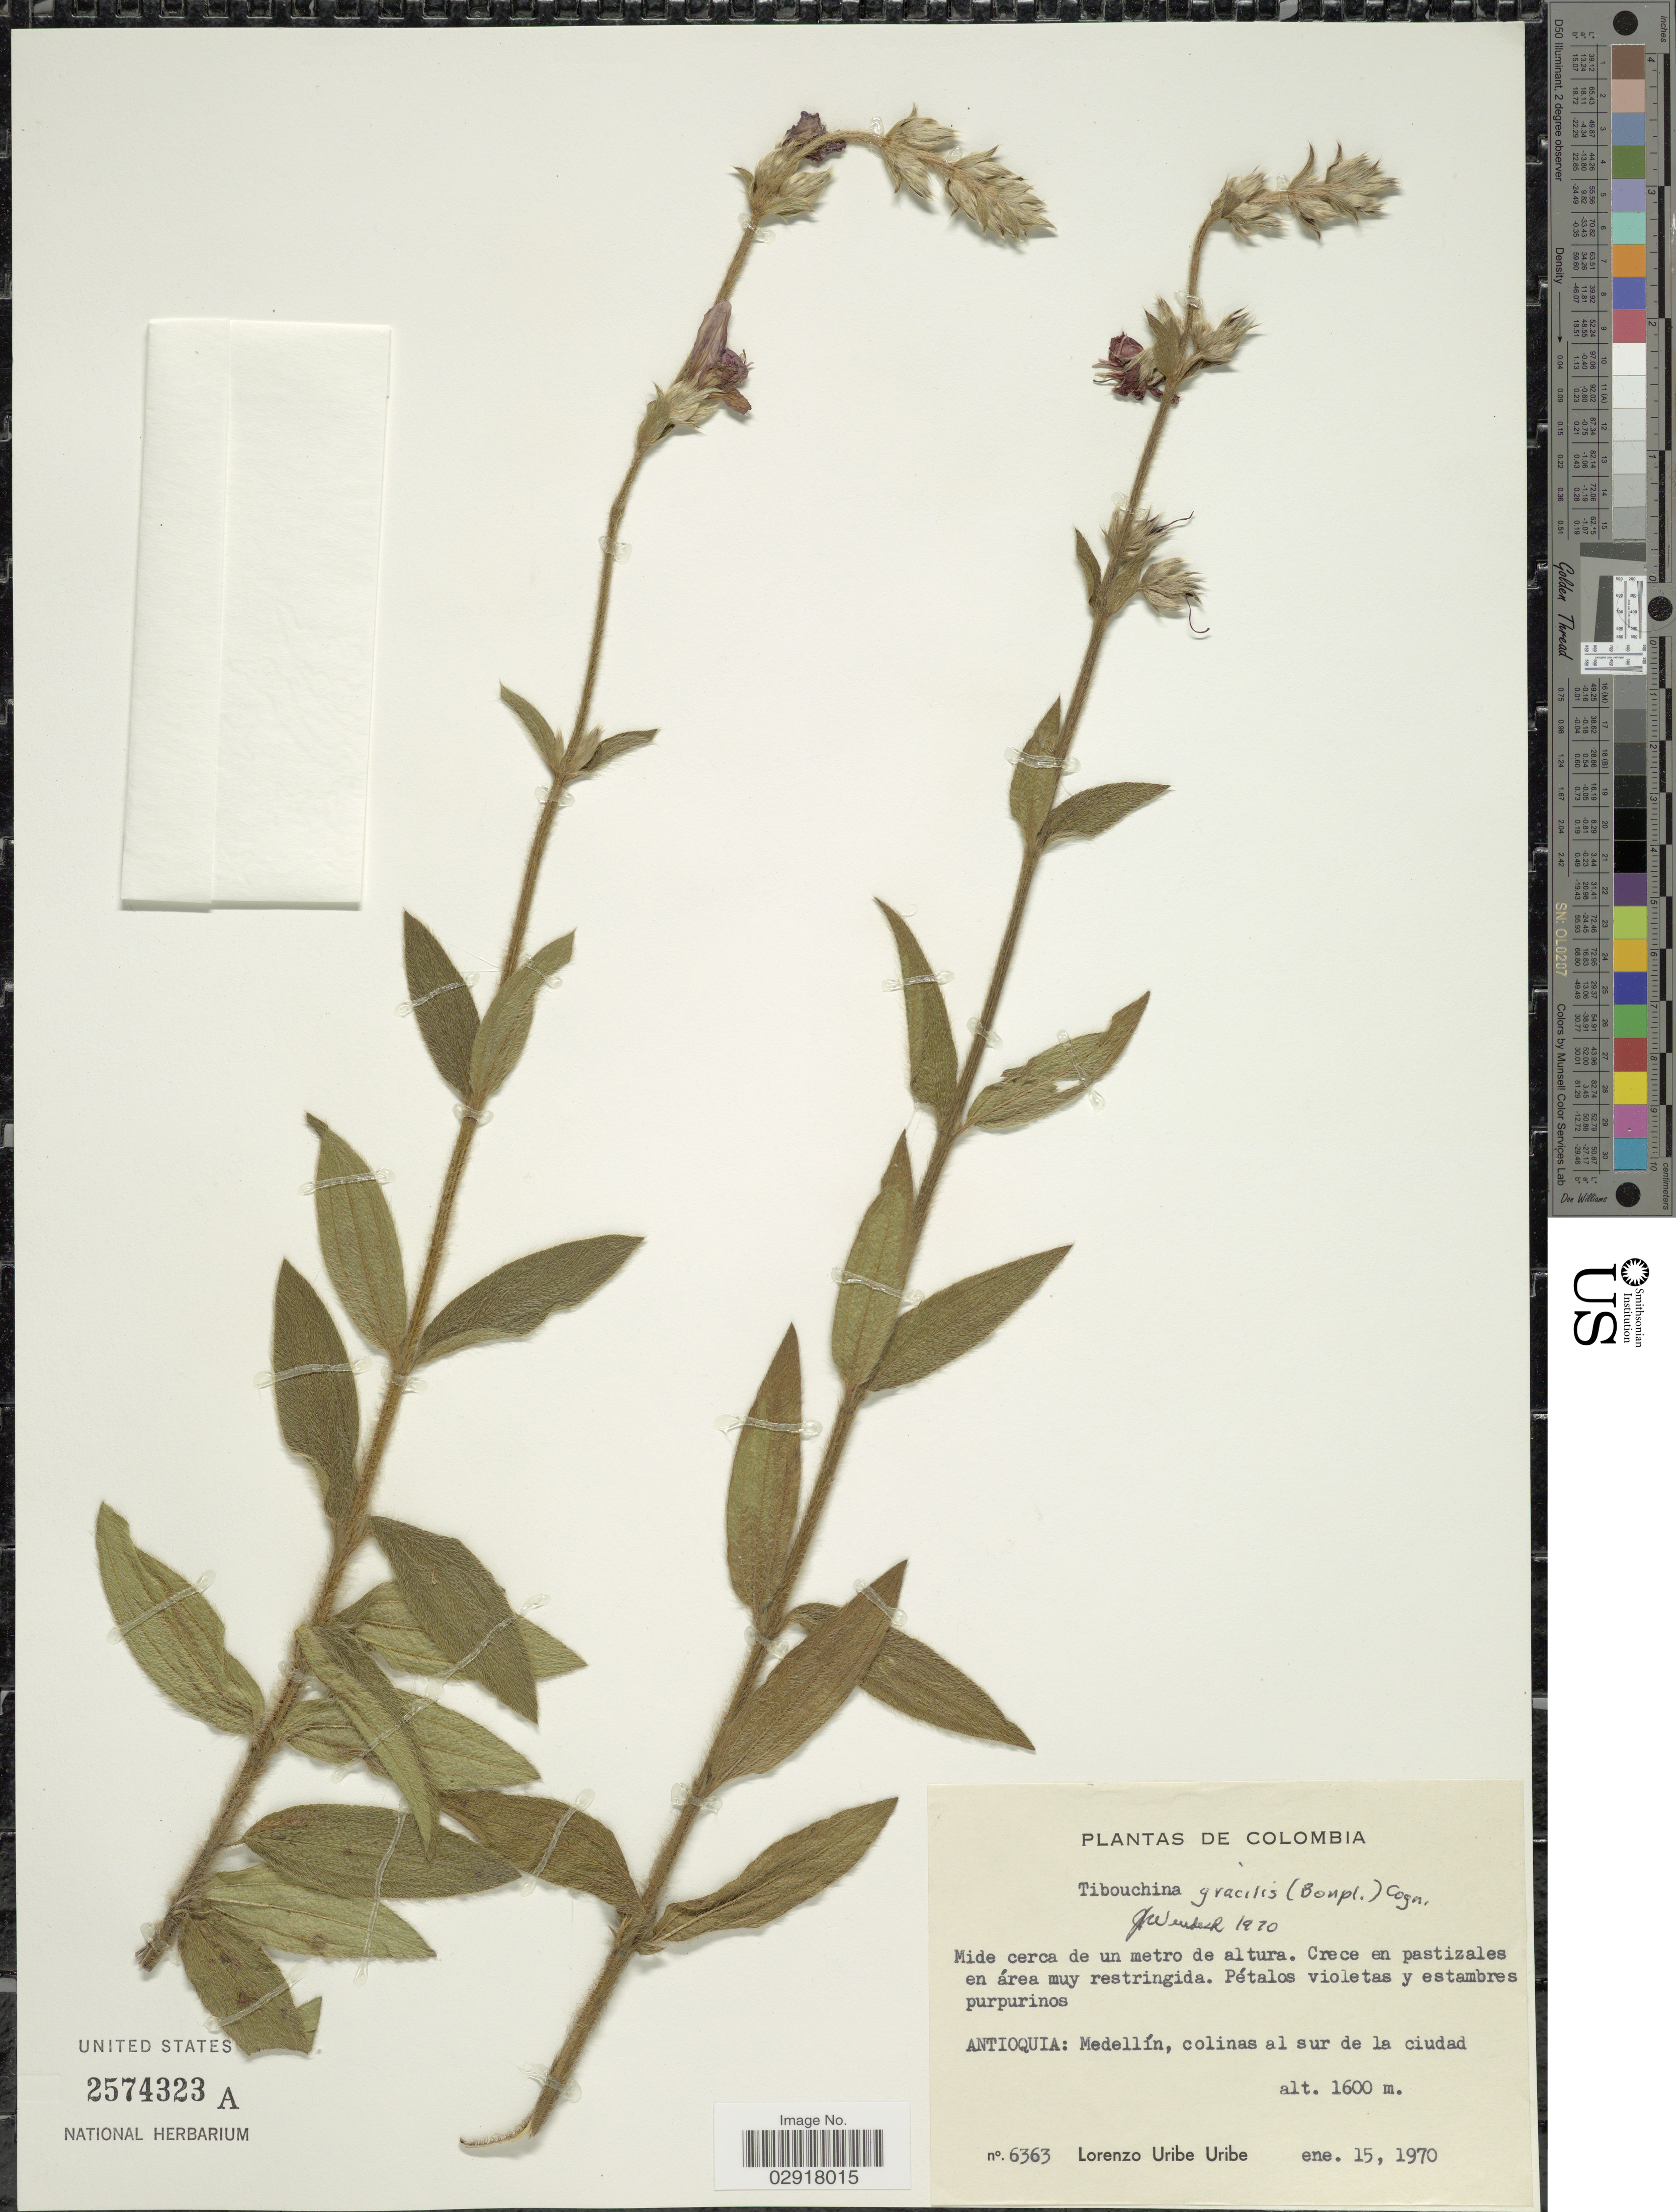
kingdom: Plantae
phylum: Tracheophyta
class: Magnoliopsida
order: Myrtales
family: Melastomataceae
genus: Chaetogastra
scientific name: Chaetogastra gracilis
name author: (Bonpl.) DC.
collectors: L. Uribe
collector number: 6363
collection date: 1970-01-15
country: Colombia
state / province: Antioquia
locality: Medellín, colinas al sur de la ciudad.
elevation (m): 1600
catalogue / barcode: US 2574323A